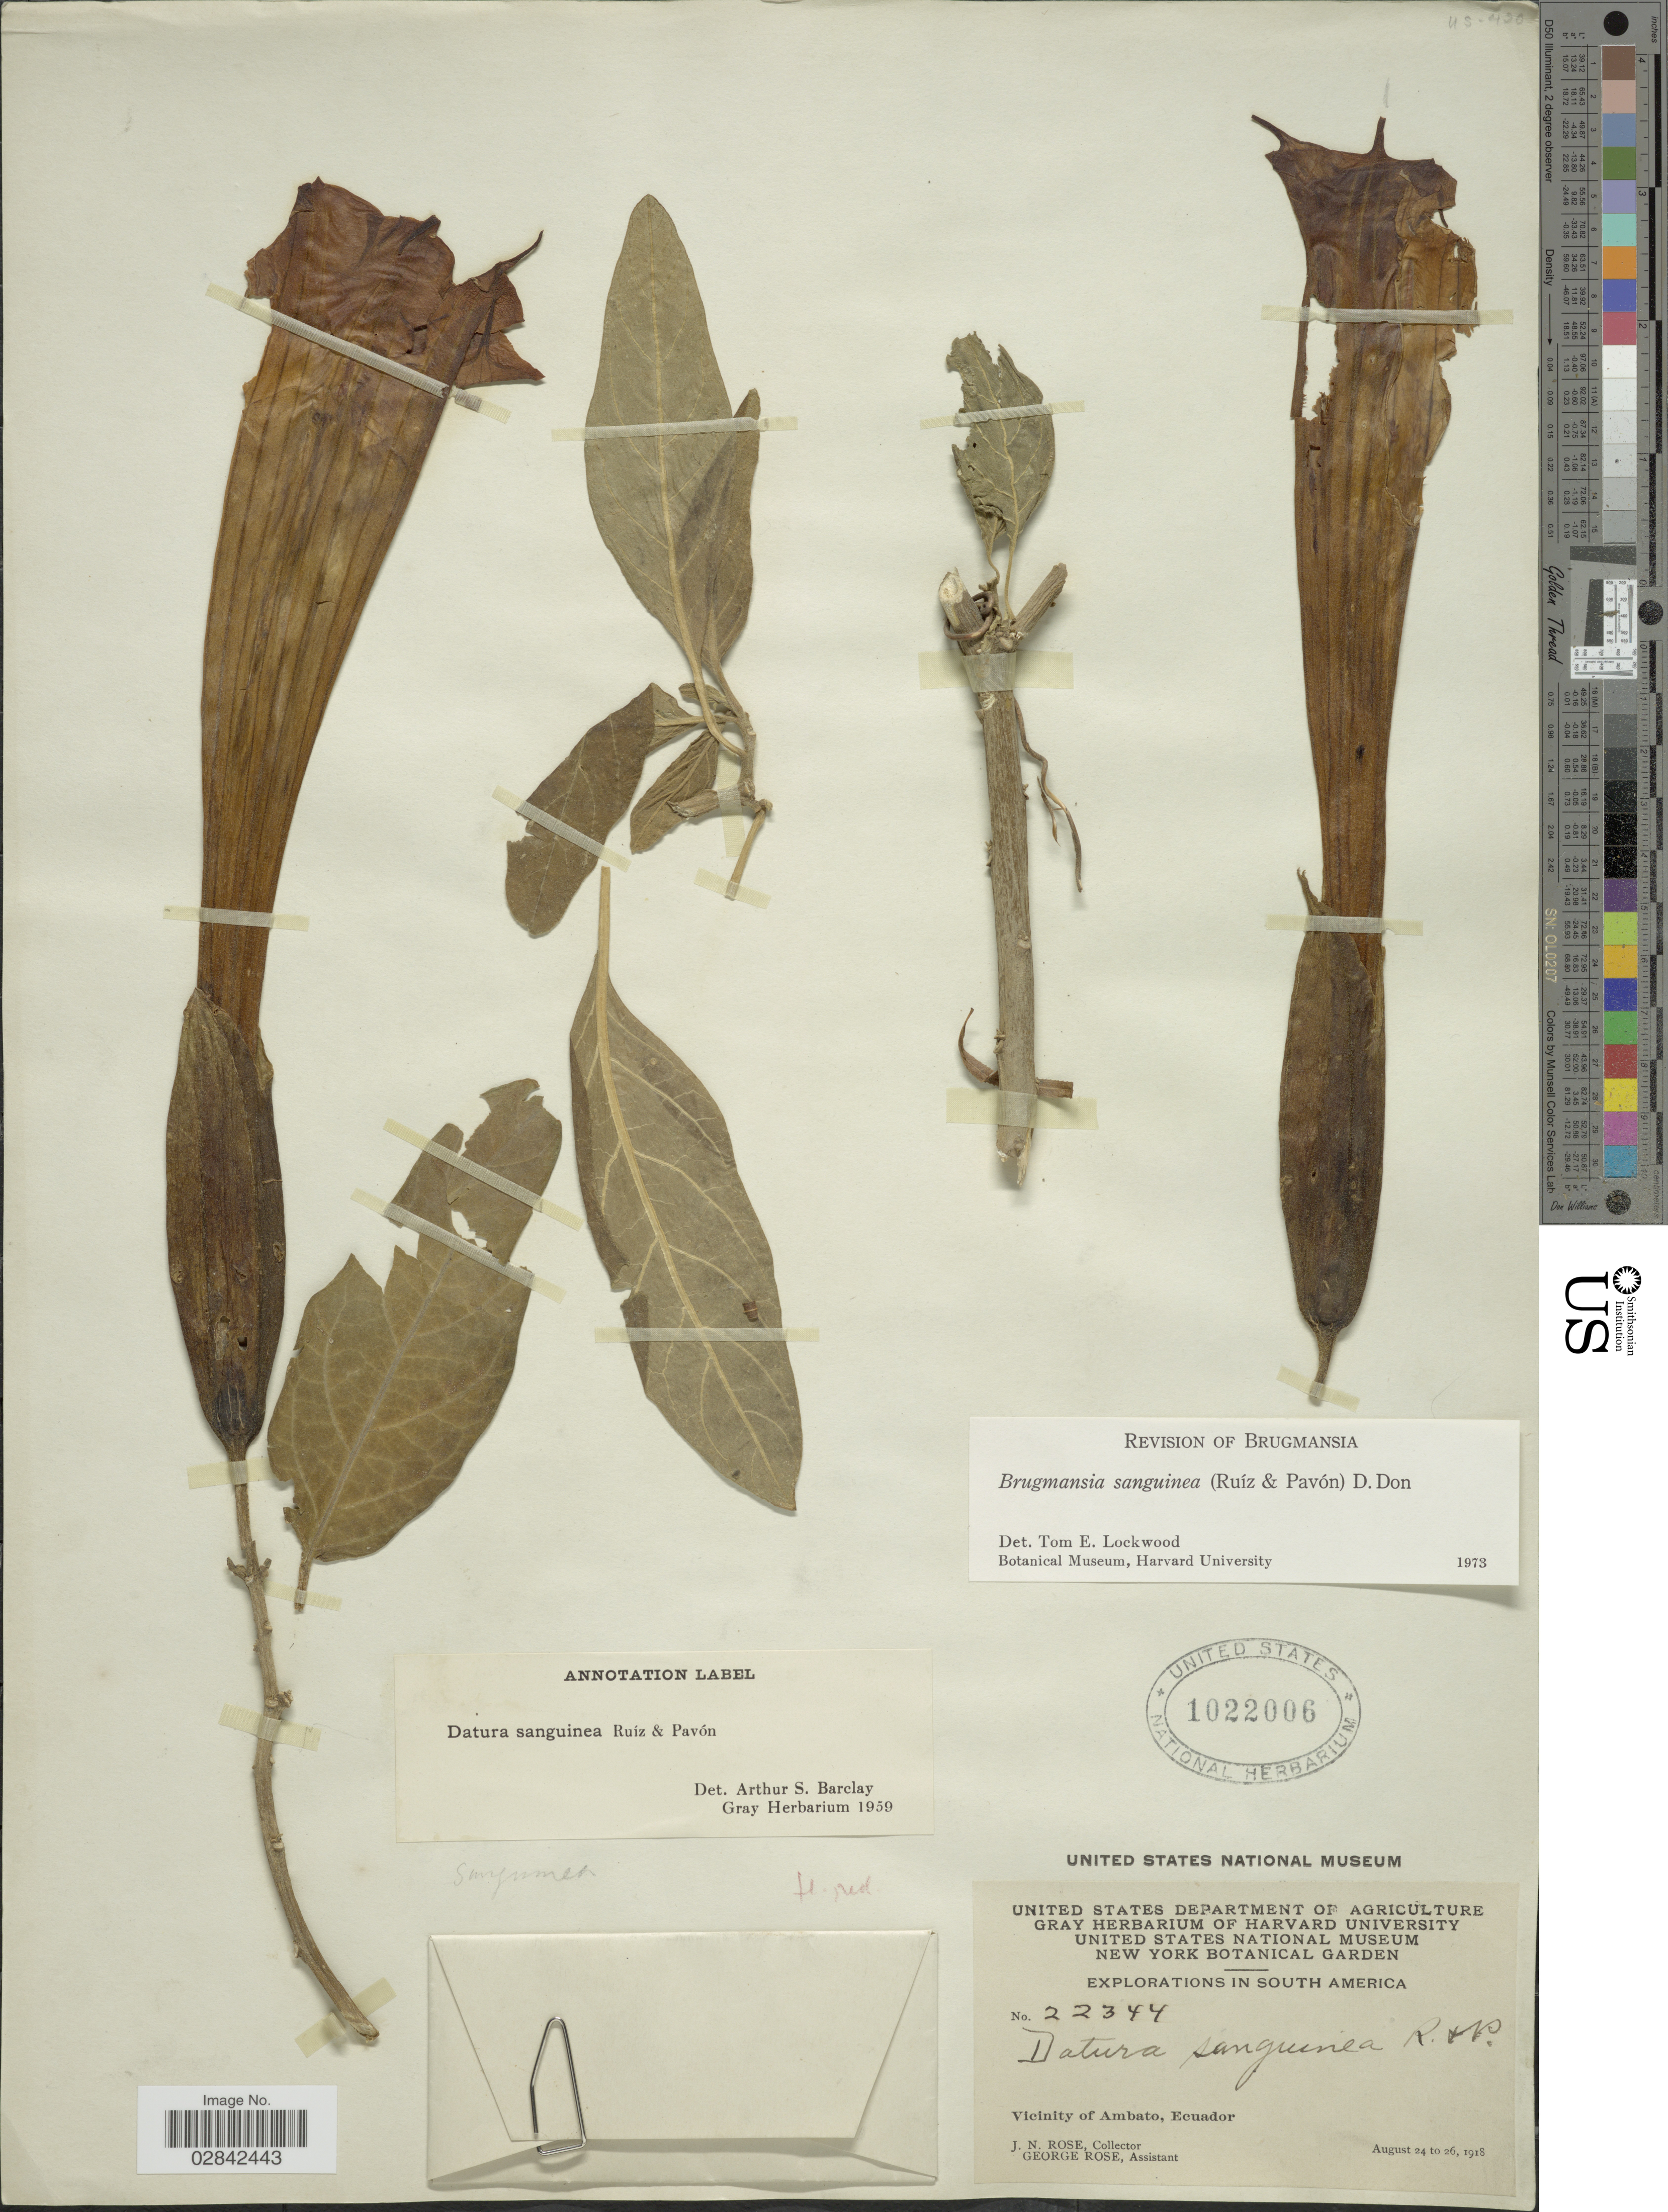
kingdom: Plantae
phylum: Tracheophyta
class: Magnoliopsida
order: Solanales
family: Solanaceae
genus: Brugmansia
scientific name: Brugmansia sanguinea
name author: (Ruiz & Pav.) D. Don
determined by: Lockwood, T. E.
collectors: J. N. Rose & G. Rose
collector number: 22344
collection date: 1918-08-24/1918-08-26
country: Ecuador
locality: Vicinity of Ambato.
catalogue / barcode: US 1022006